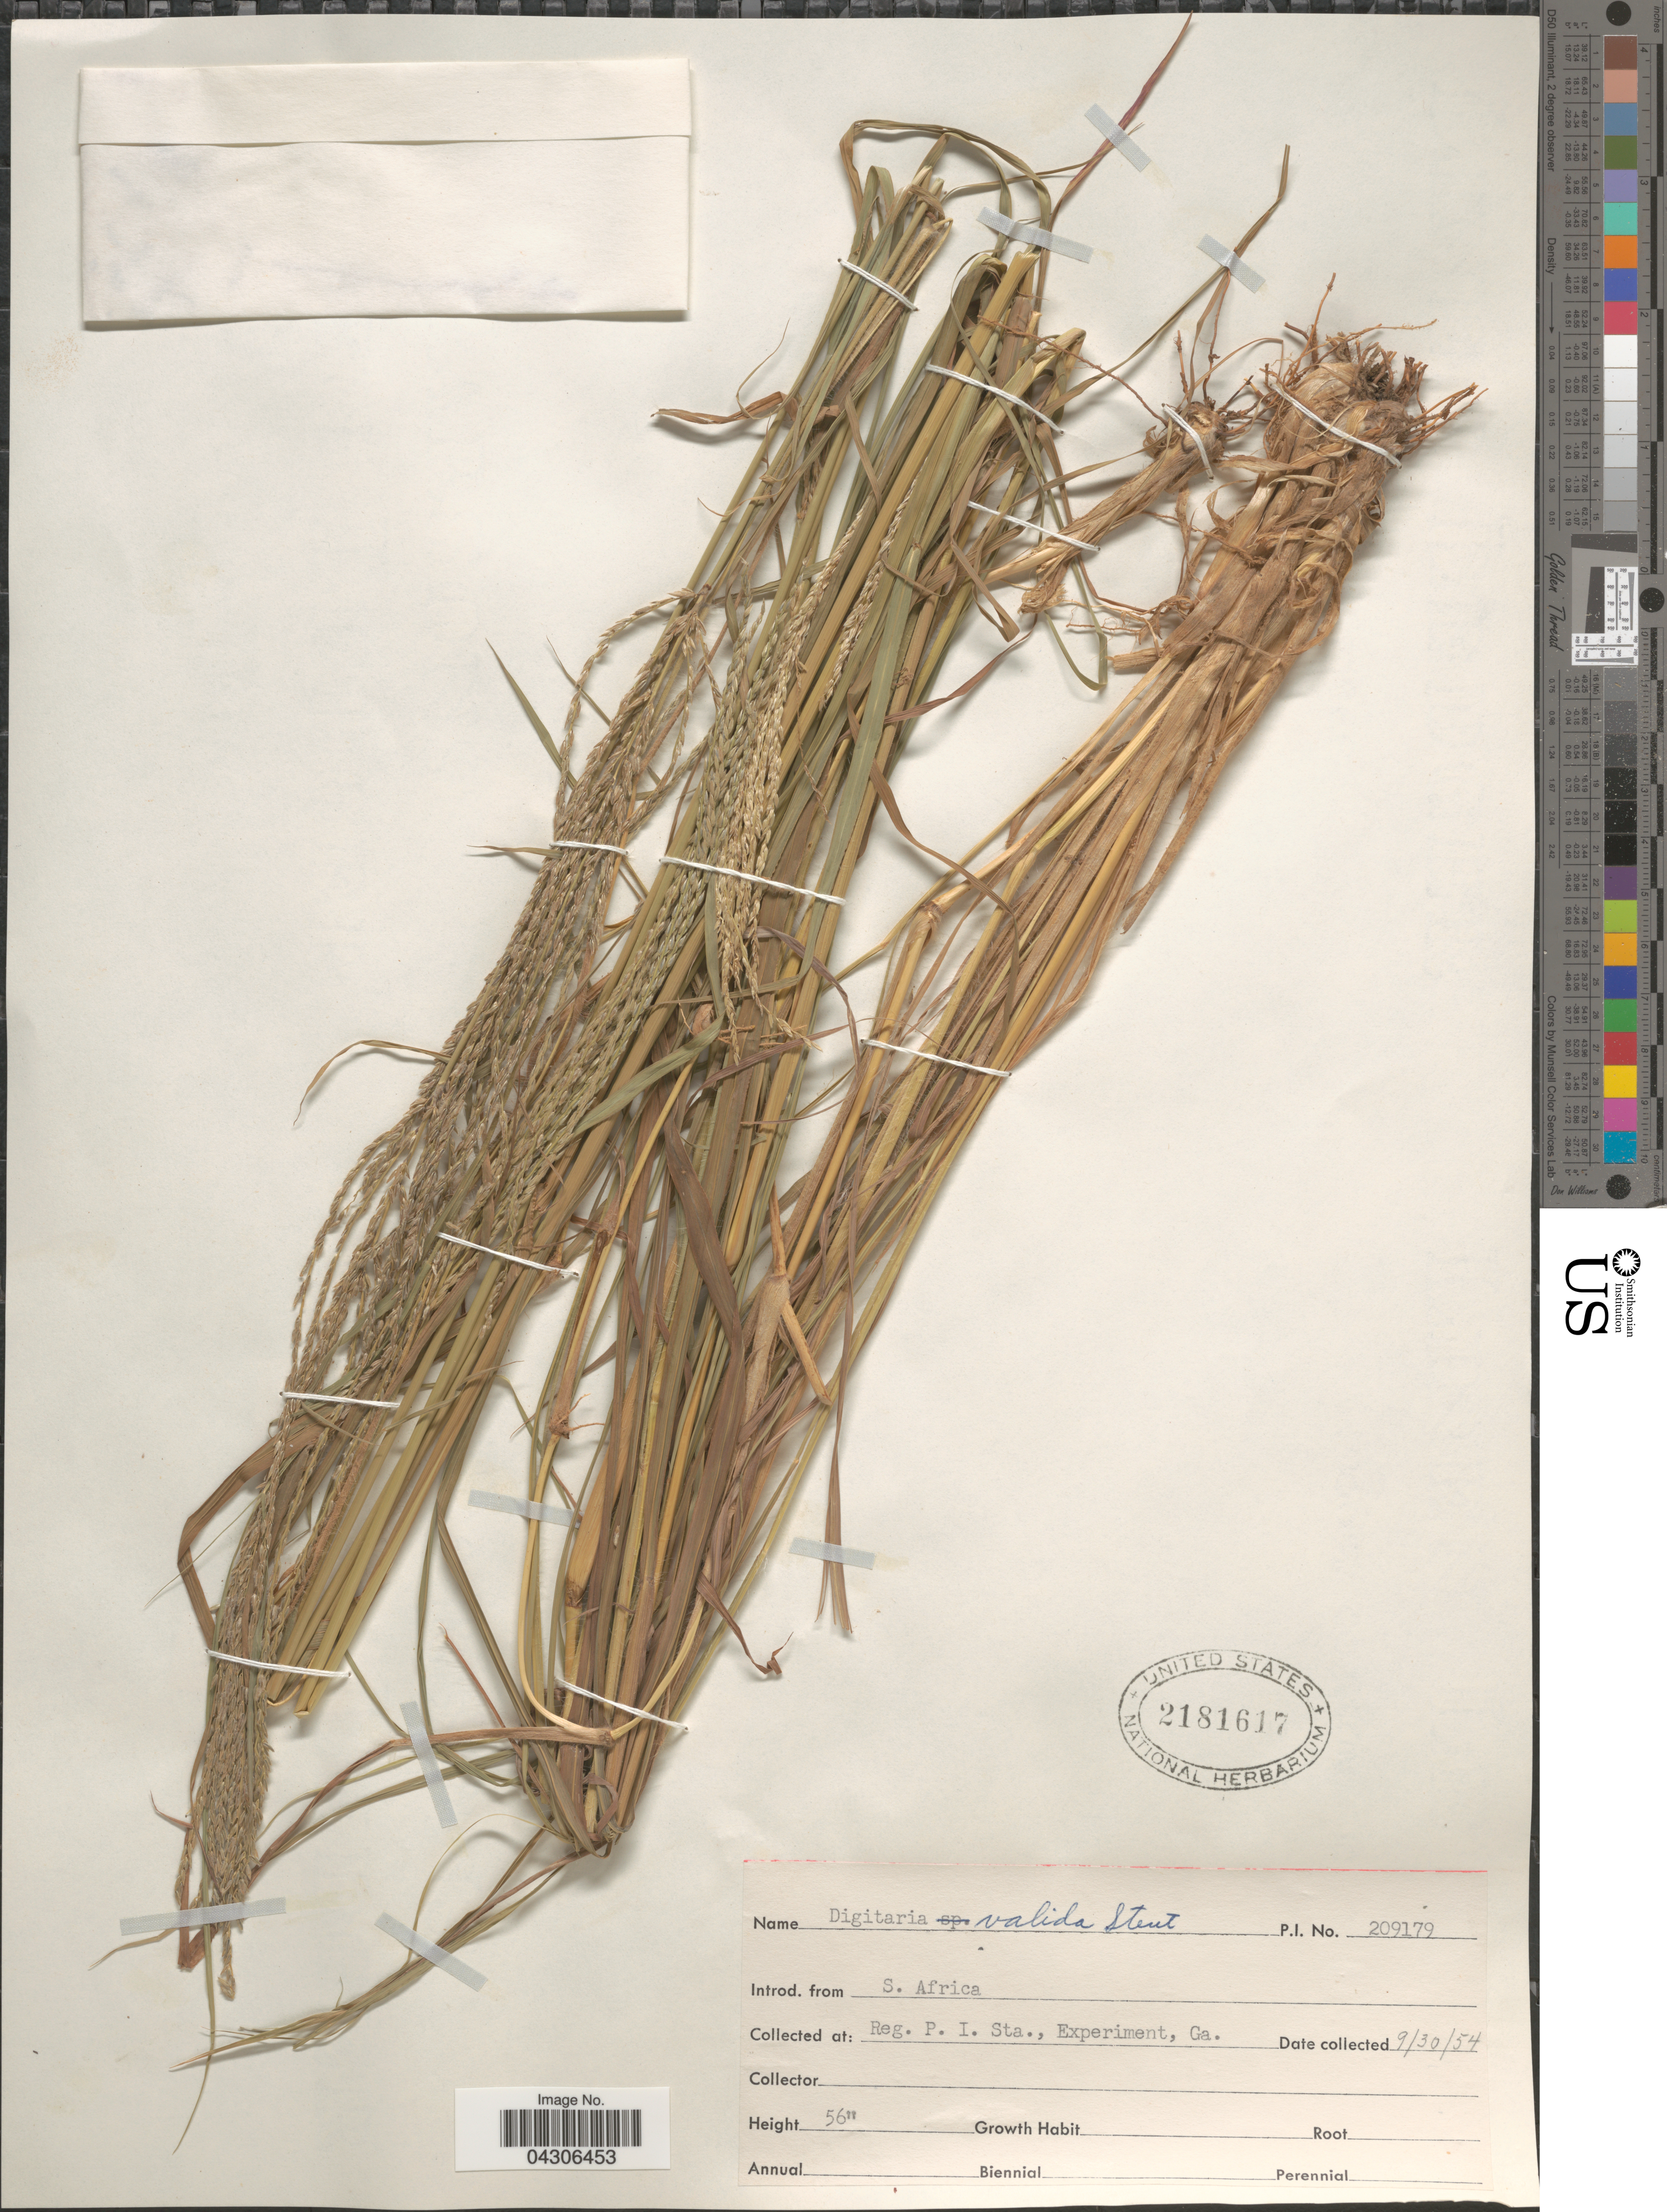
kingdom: Plantae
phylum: Tracheophyta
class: Liliopsida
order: Poales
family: Poaceae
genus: Digitaria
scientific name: Digitaria eriantha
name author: Steud.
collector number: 209179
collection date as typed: Transcribed d/m/y: 30/9/54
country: United States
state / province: Georgia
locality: Reg. P. I. Sta., Experiment.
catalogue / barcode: US 2181617